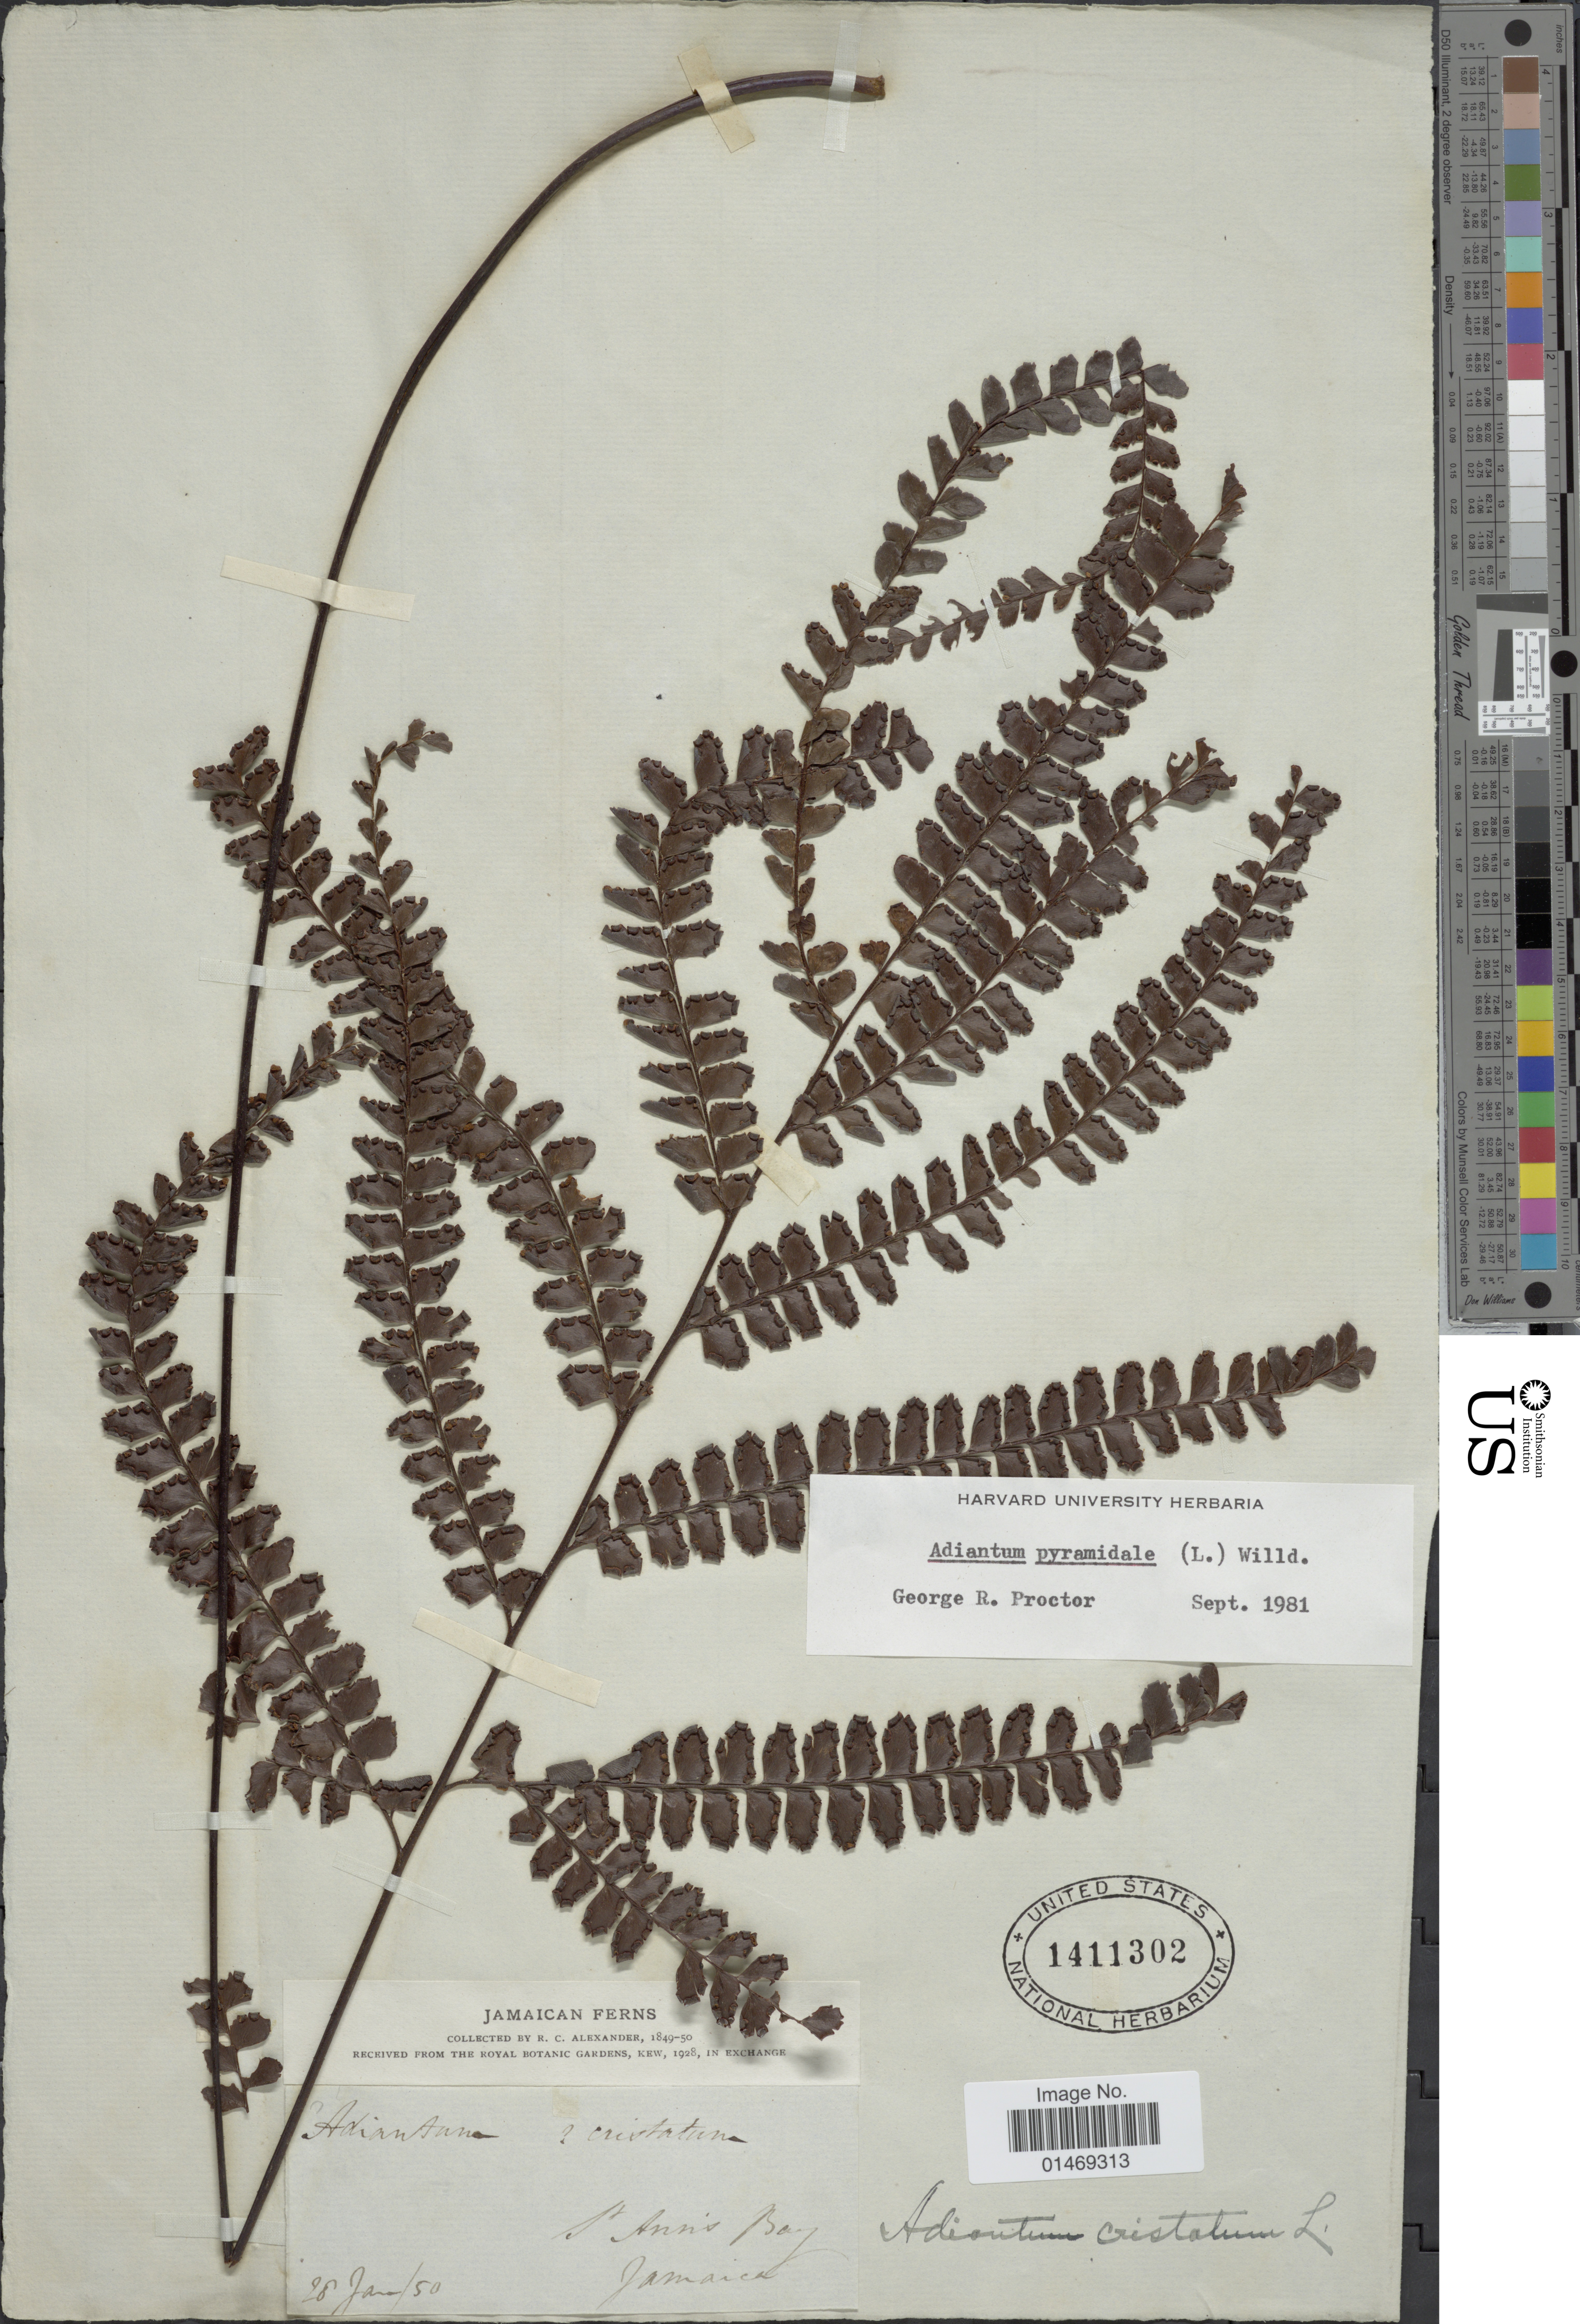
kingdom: Plantae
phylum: Tracheophyta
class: Polypodiopsida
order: Polypodiales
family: Pteridaceae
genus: Adiantum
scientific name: Adiantum pyramidale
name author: (L.) Willd.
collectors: R. C. Alexander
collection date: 1850-01-28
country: Jamaica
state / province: Saint Ann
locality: St. Ann's Bay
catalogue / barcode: US 1411302